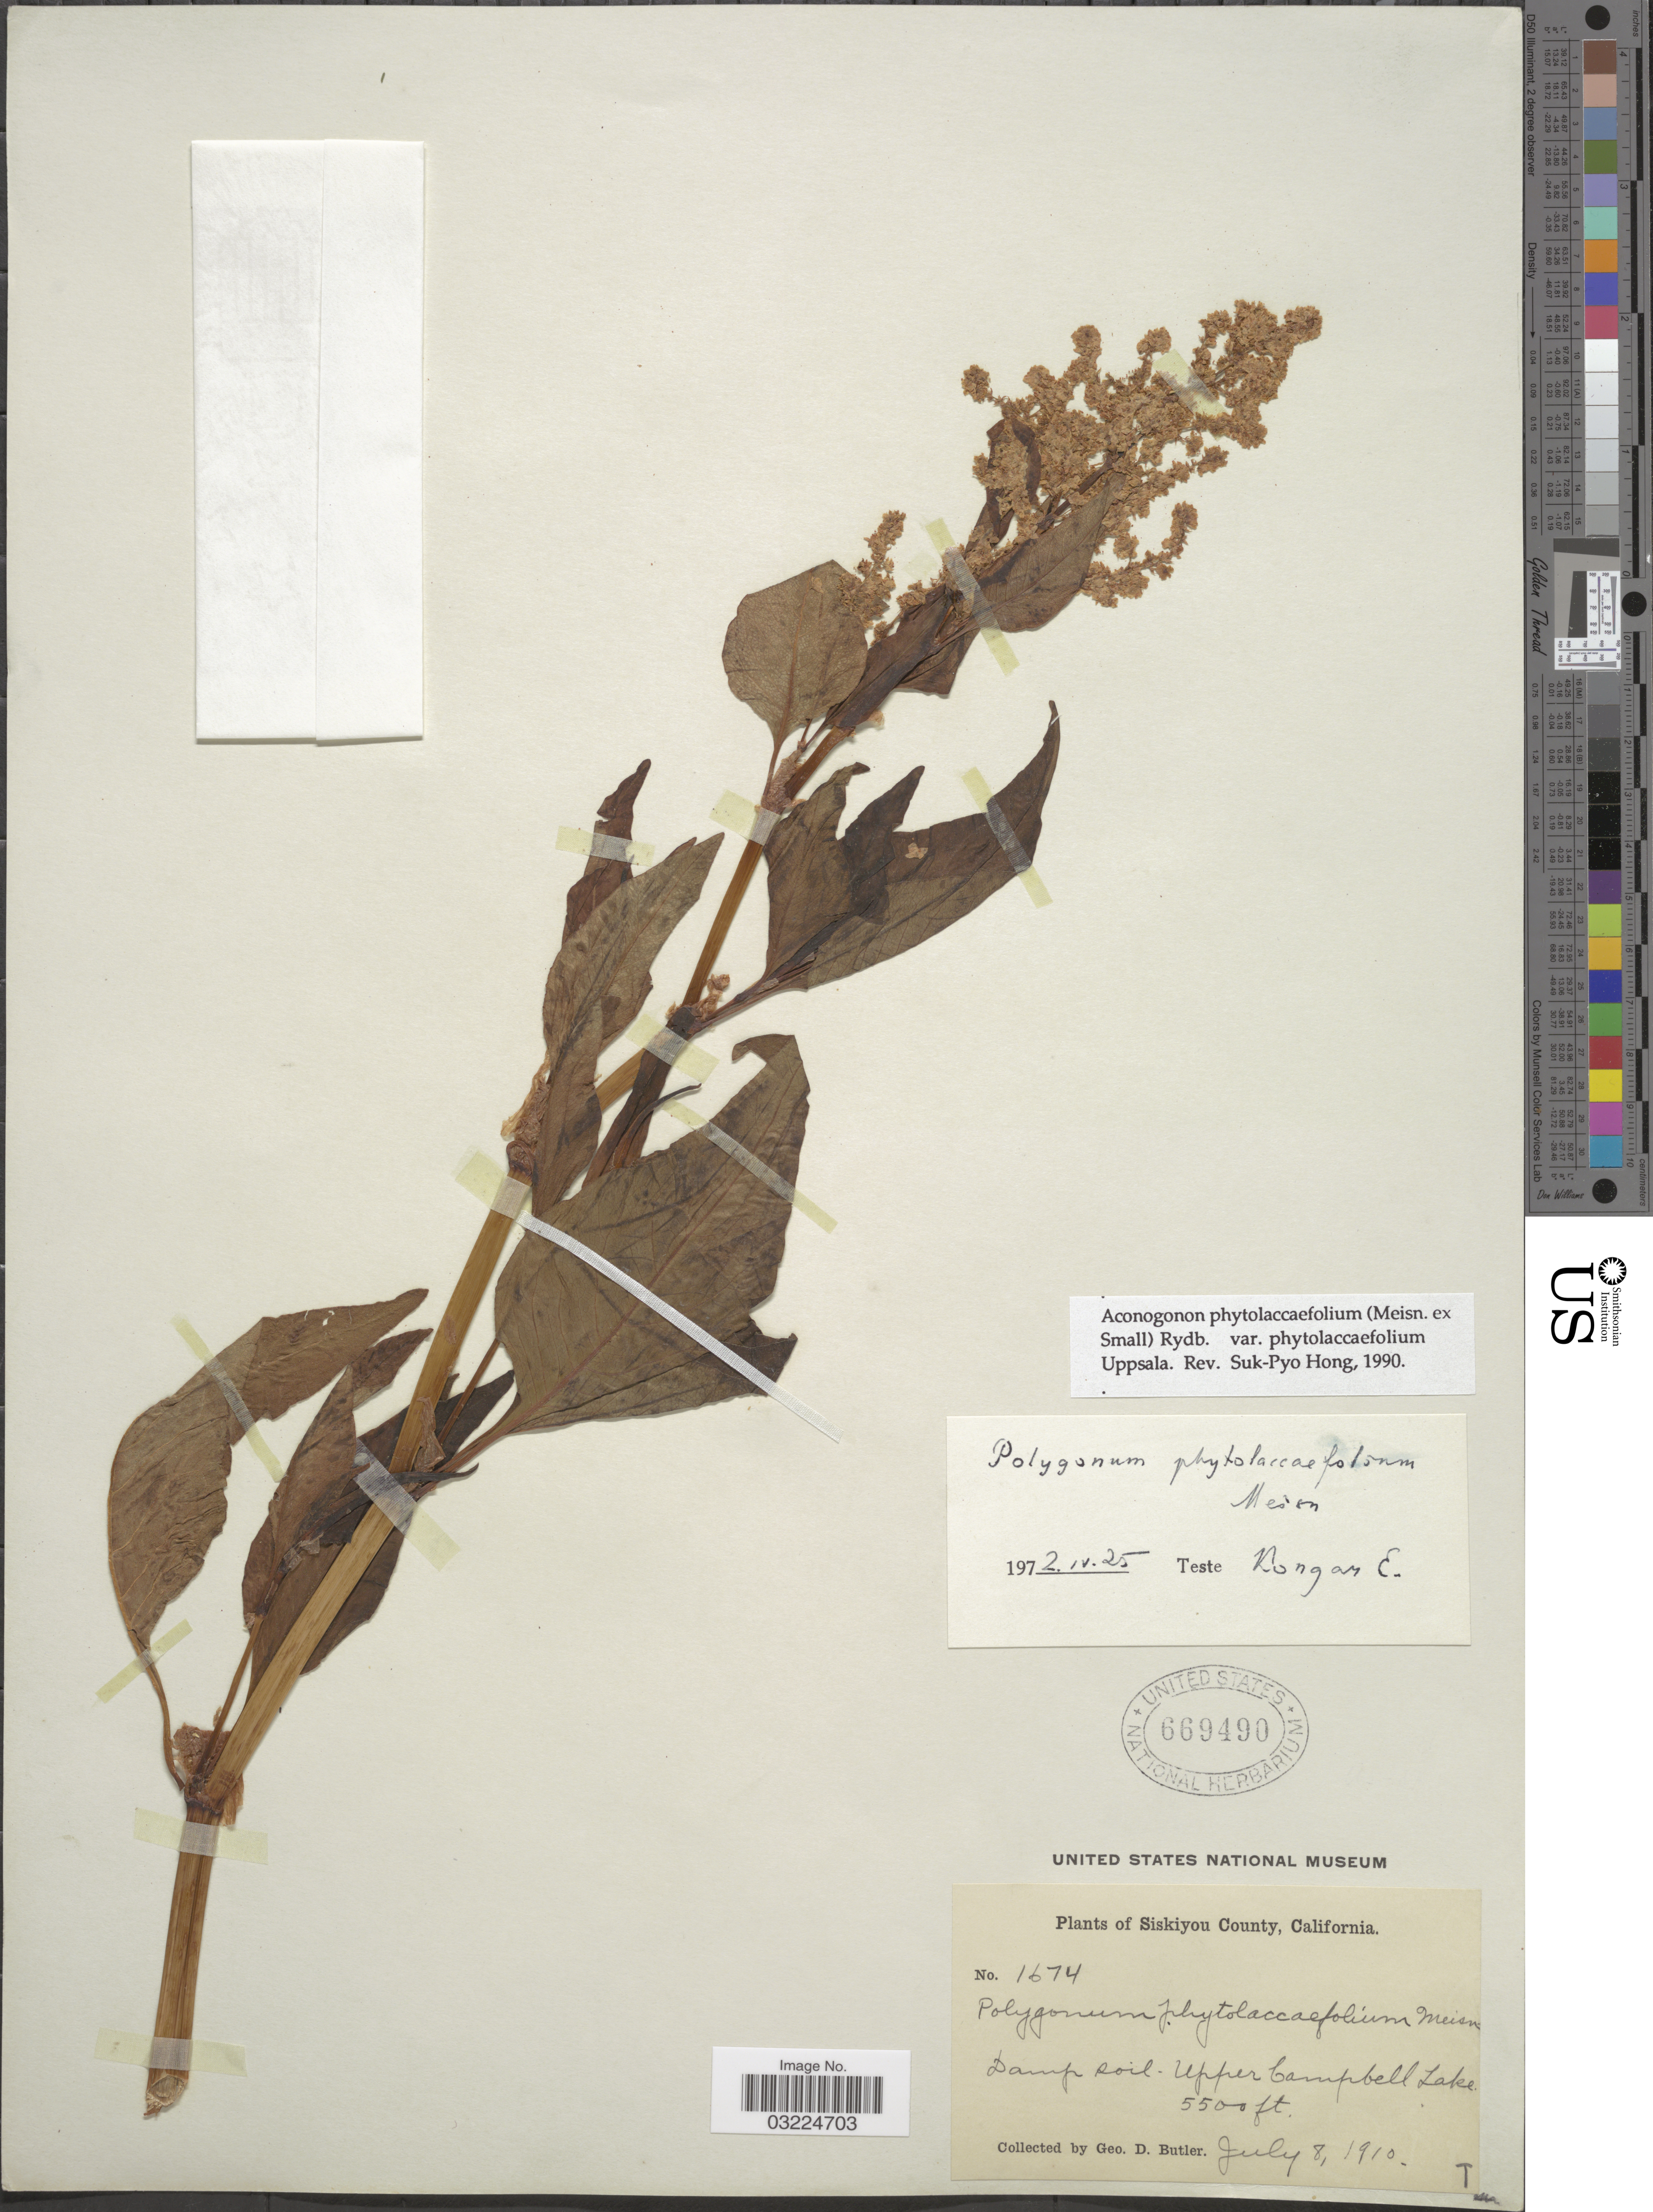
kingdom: Plantae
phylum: Tracheophyta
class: Magnoliopsida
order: Caryophyllales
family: Polygonaceae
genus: Koenigia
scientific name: Koenigia phytolaccifolia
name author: (Meisn. ex Small) T.M. Schust. & Reveal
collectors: G. D. Butler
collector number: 1674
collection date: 1910-07-08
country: United States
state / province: California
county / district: Siskiyou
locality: Siskiyou County. Upper Campbell Lake.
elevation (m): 1676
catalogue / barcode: US 669490